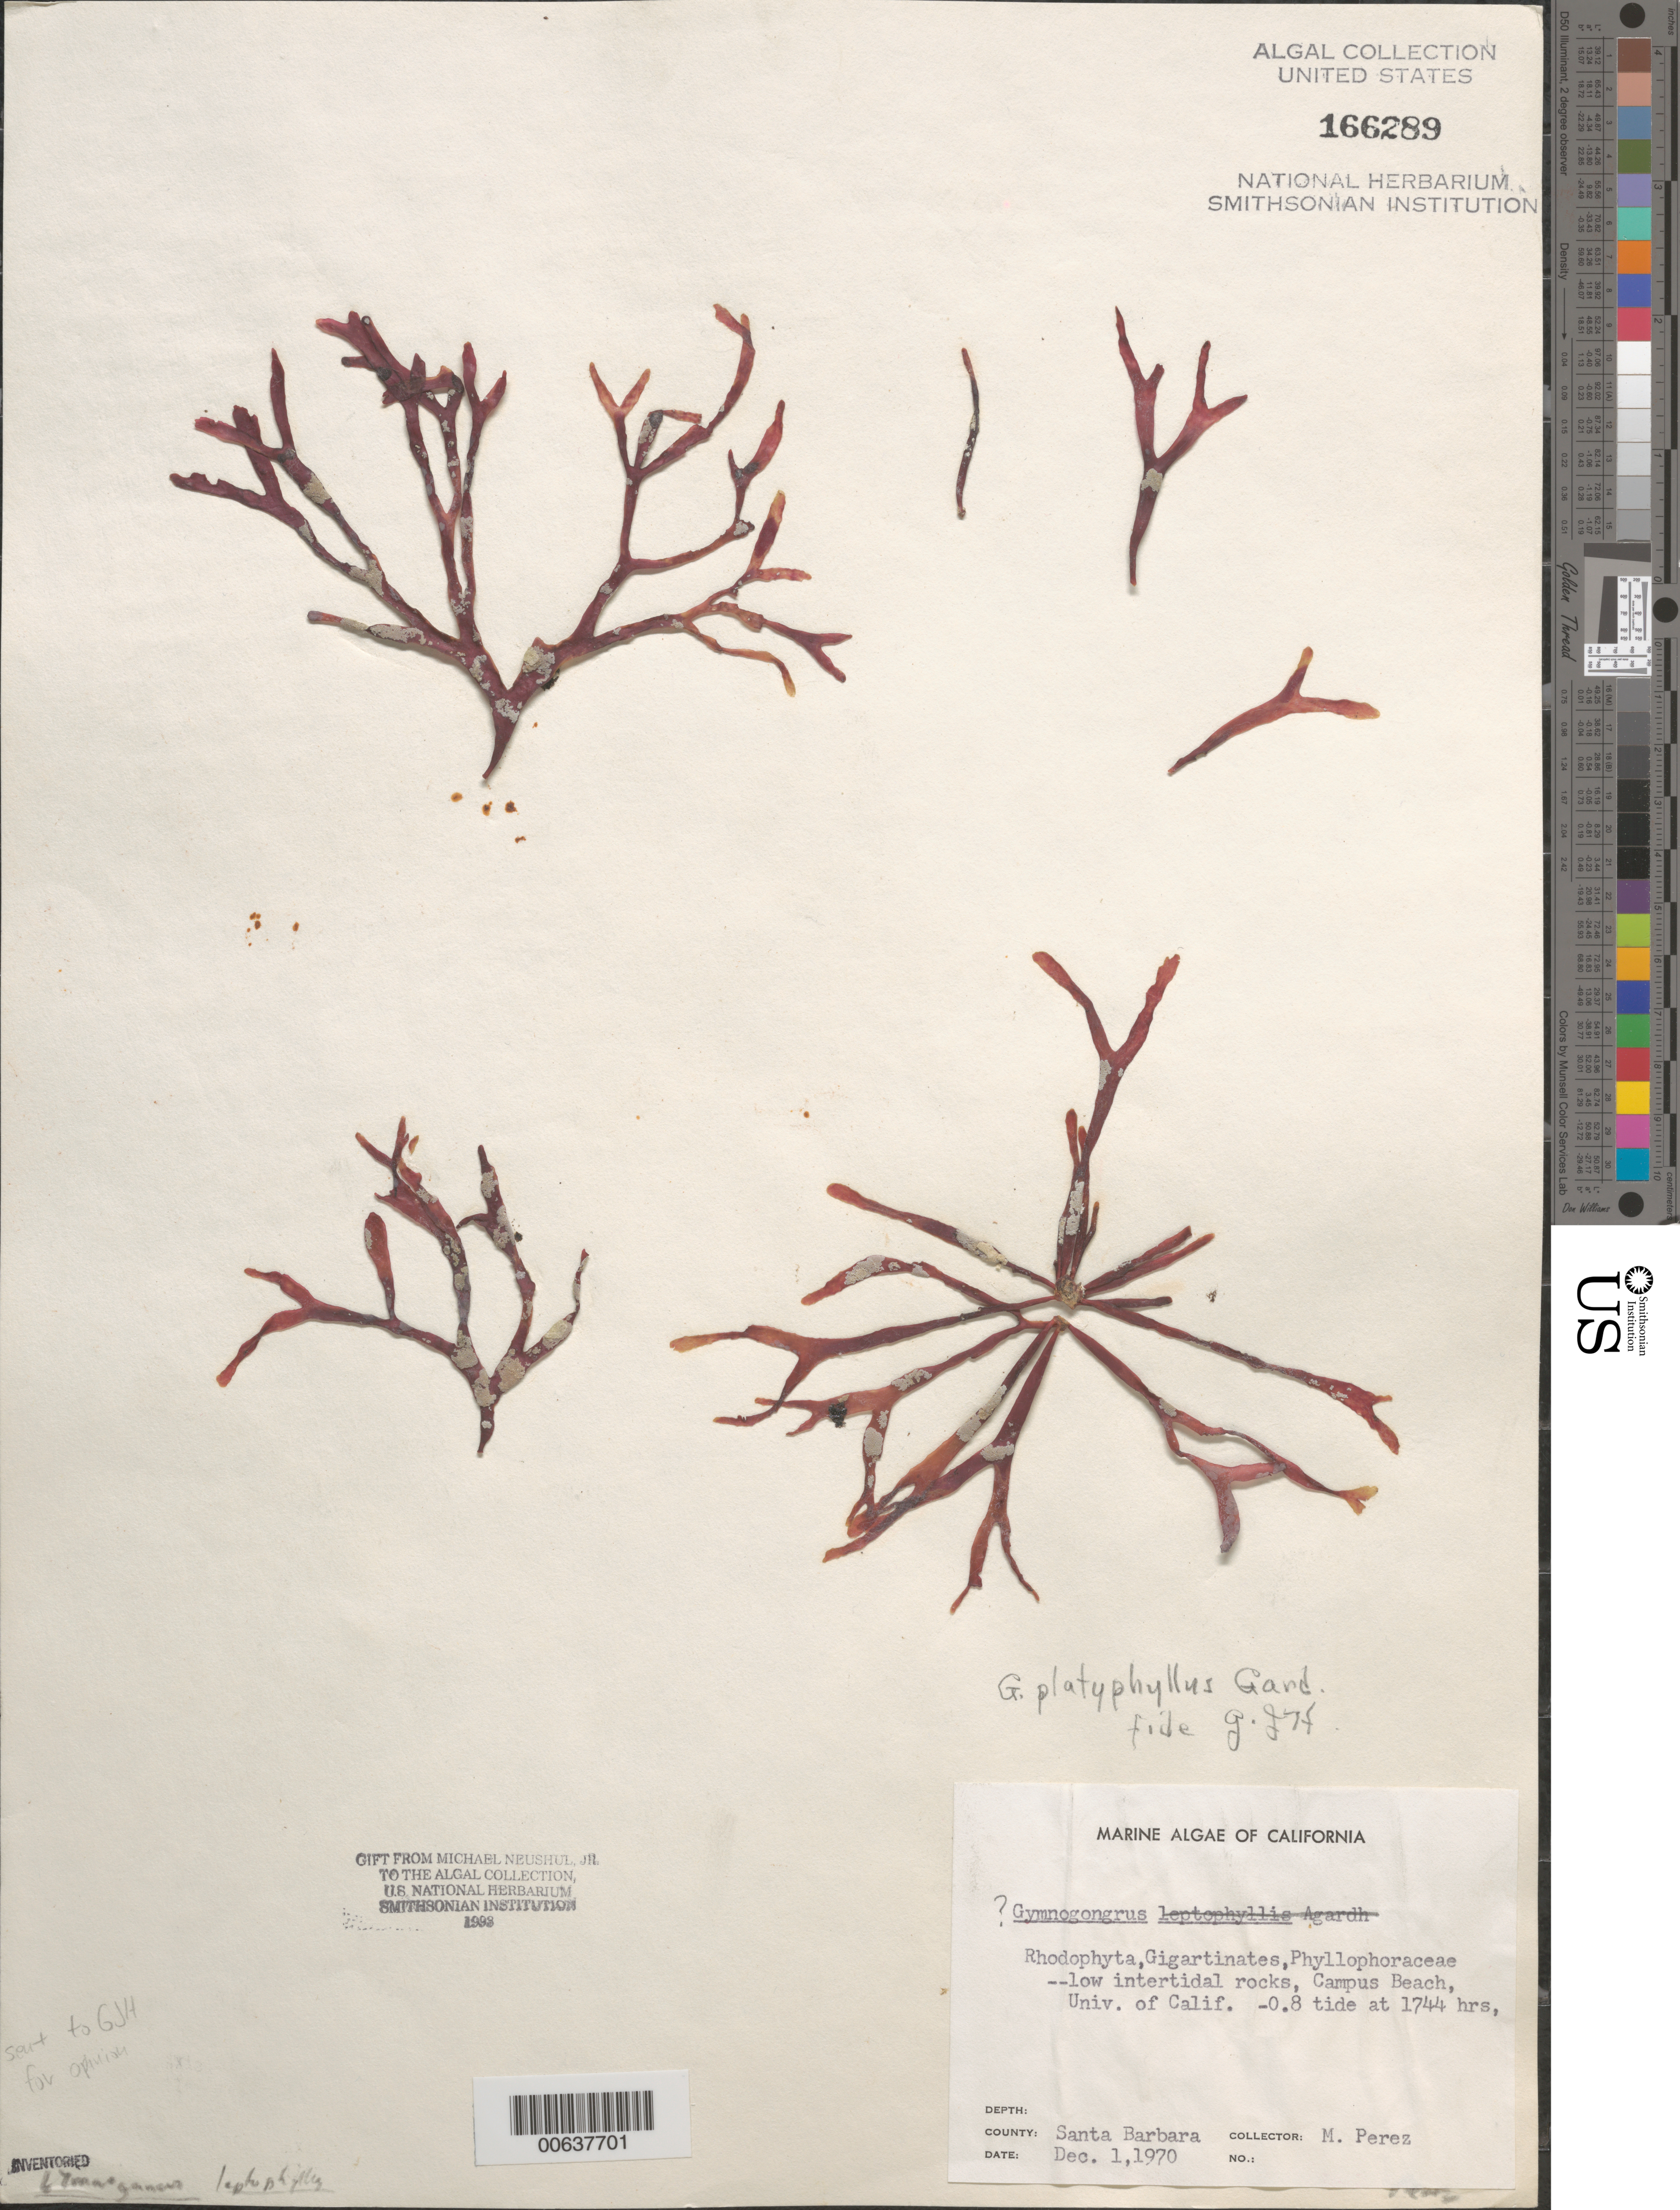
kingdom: Plantae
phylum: Rhodophyta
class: Florideophyceae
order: Gigartinales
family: Phyllophoraceae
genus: Gymnogongrus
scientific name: Gymnogongrus platyphyllus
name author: N.L. Gardner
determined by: Hollenberg, George J.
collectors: M. Perez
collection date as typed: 01 Dec 1970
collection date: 1970-12-01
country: United States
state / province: California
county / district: Santa Barbara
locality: Campus Beach, University of California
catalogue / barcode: US 166289